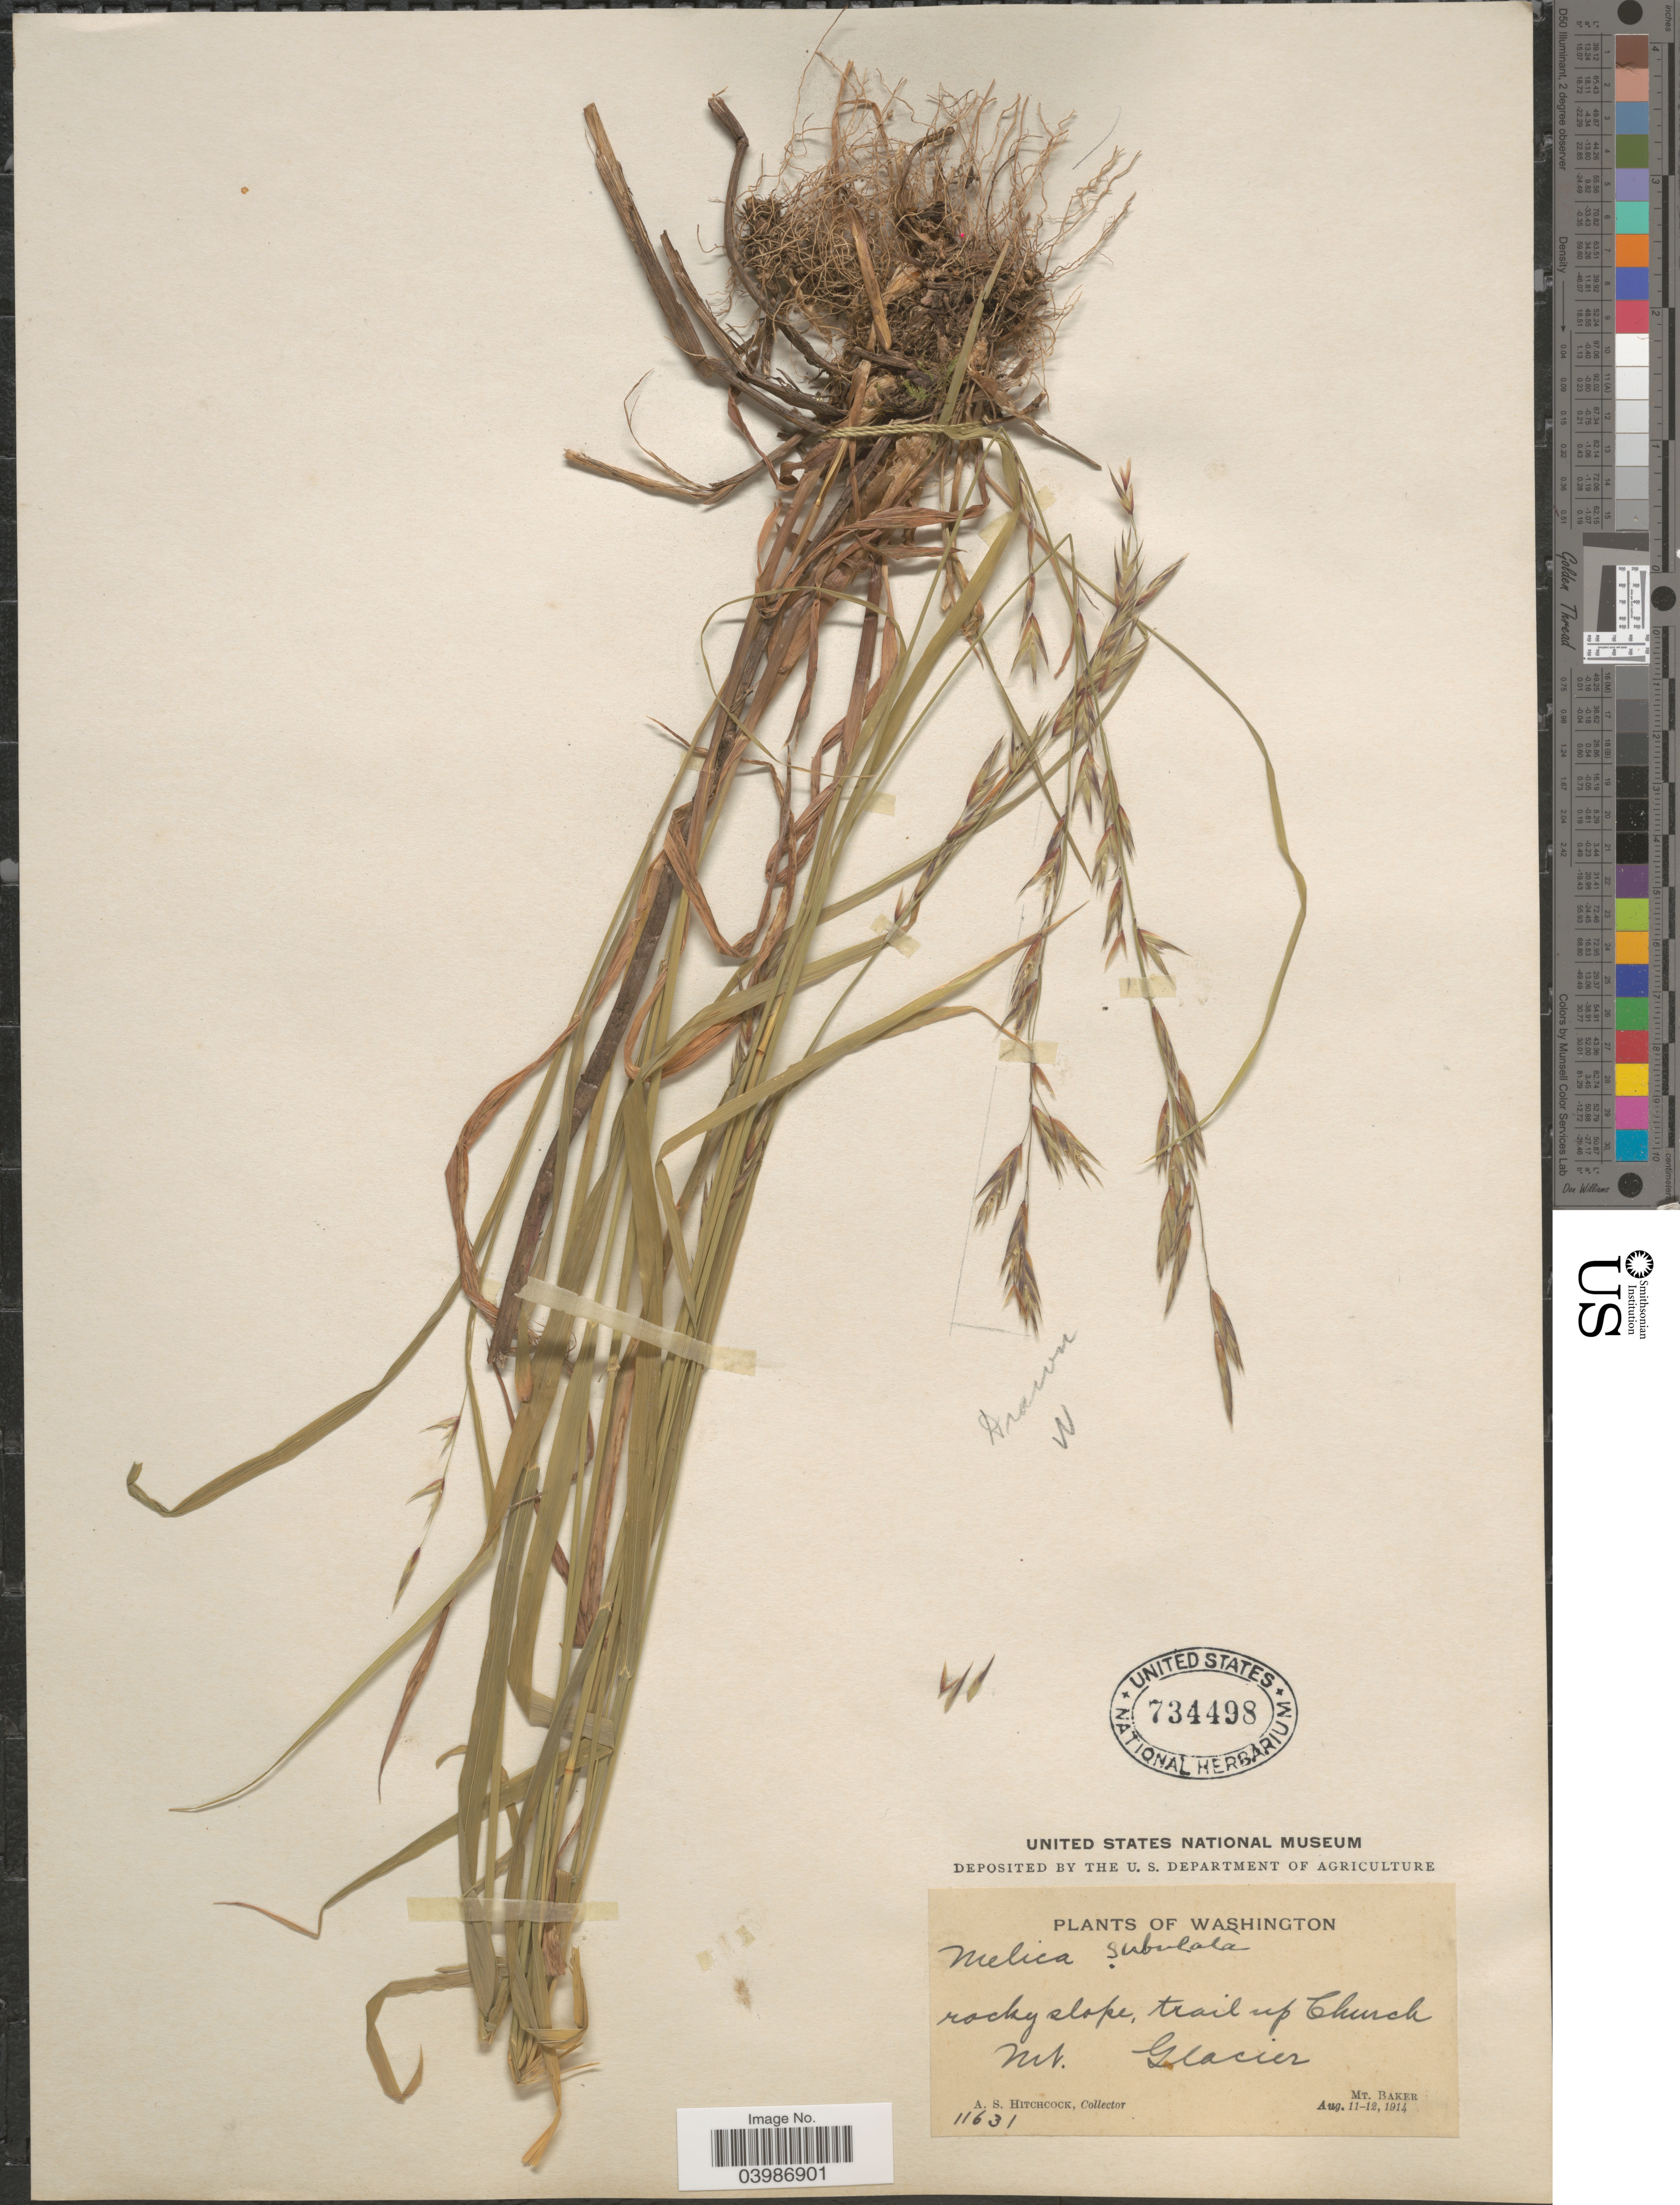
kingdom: Plantae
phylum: Tracheophyta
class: Liliopsida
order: Poales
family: Poaceae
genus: Melica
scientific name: Melica subulata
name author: (Griseb.) Scribn.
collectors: A. S. Hitchcock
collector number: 11631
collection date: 1914-08-11/1914-08-12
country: United States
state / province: Washington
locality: Trail up Church Mt. Glacier. Mt. Baker.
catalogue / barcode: US 734498